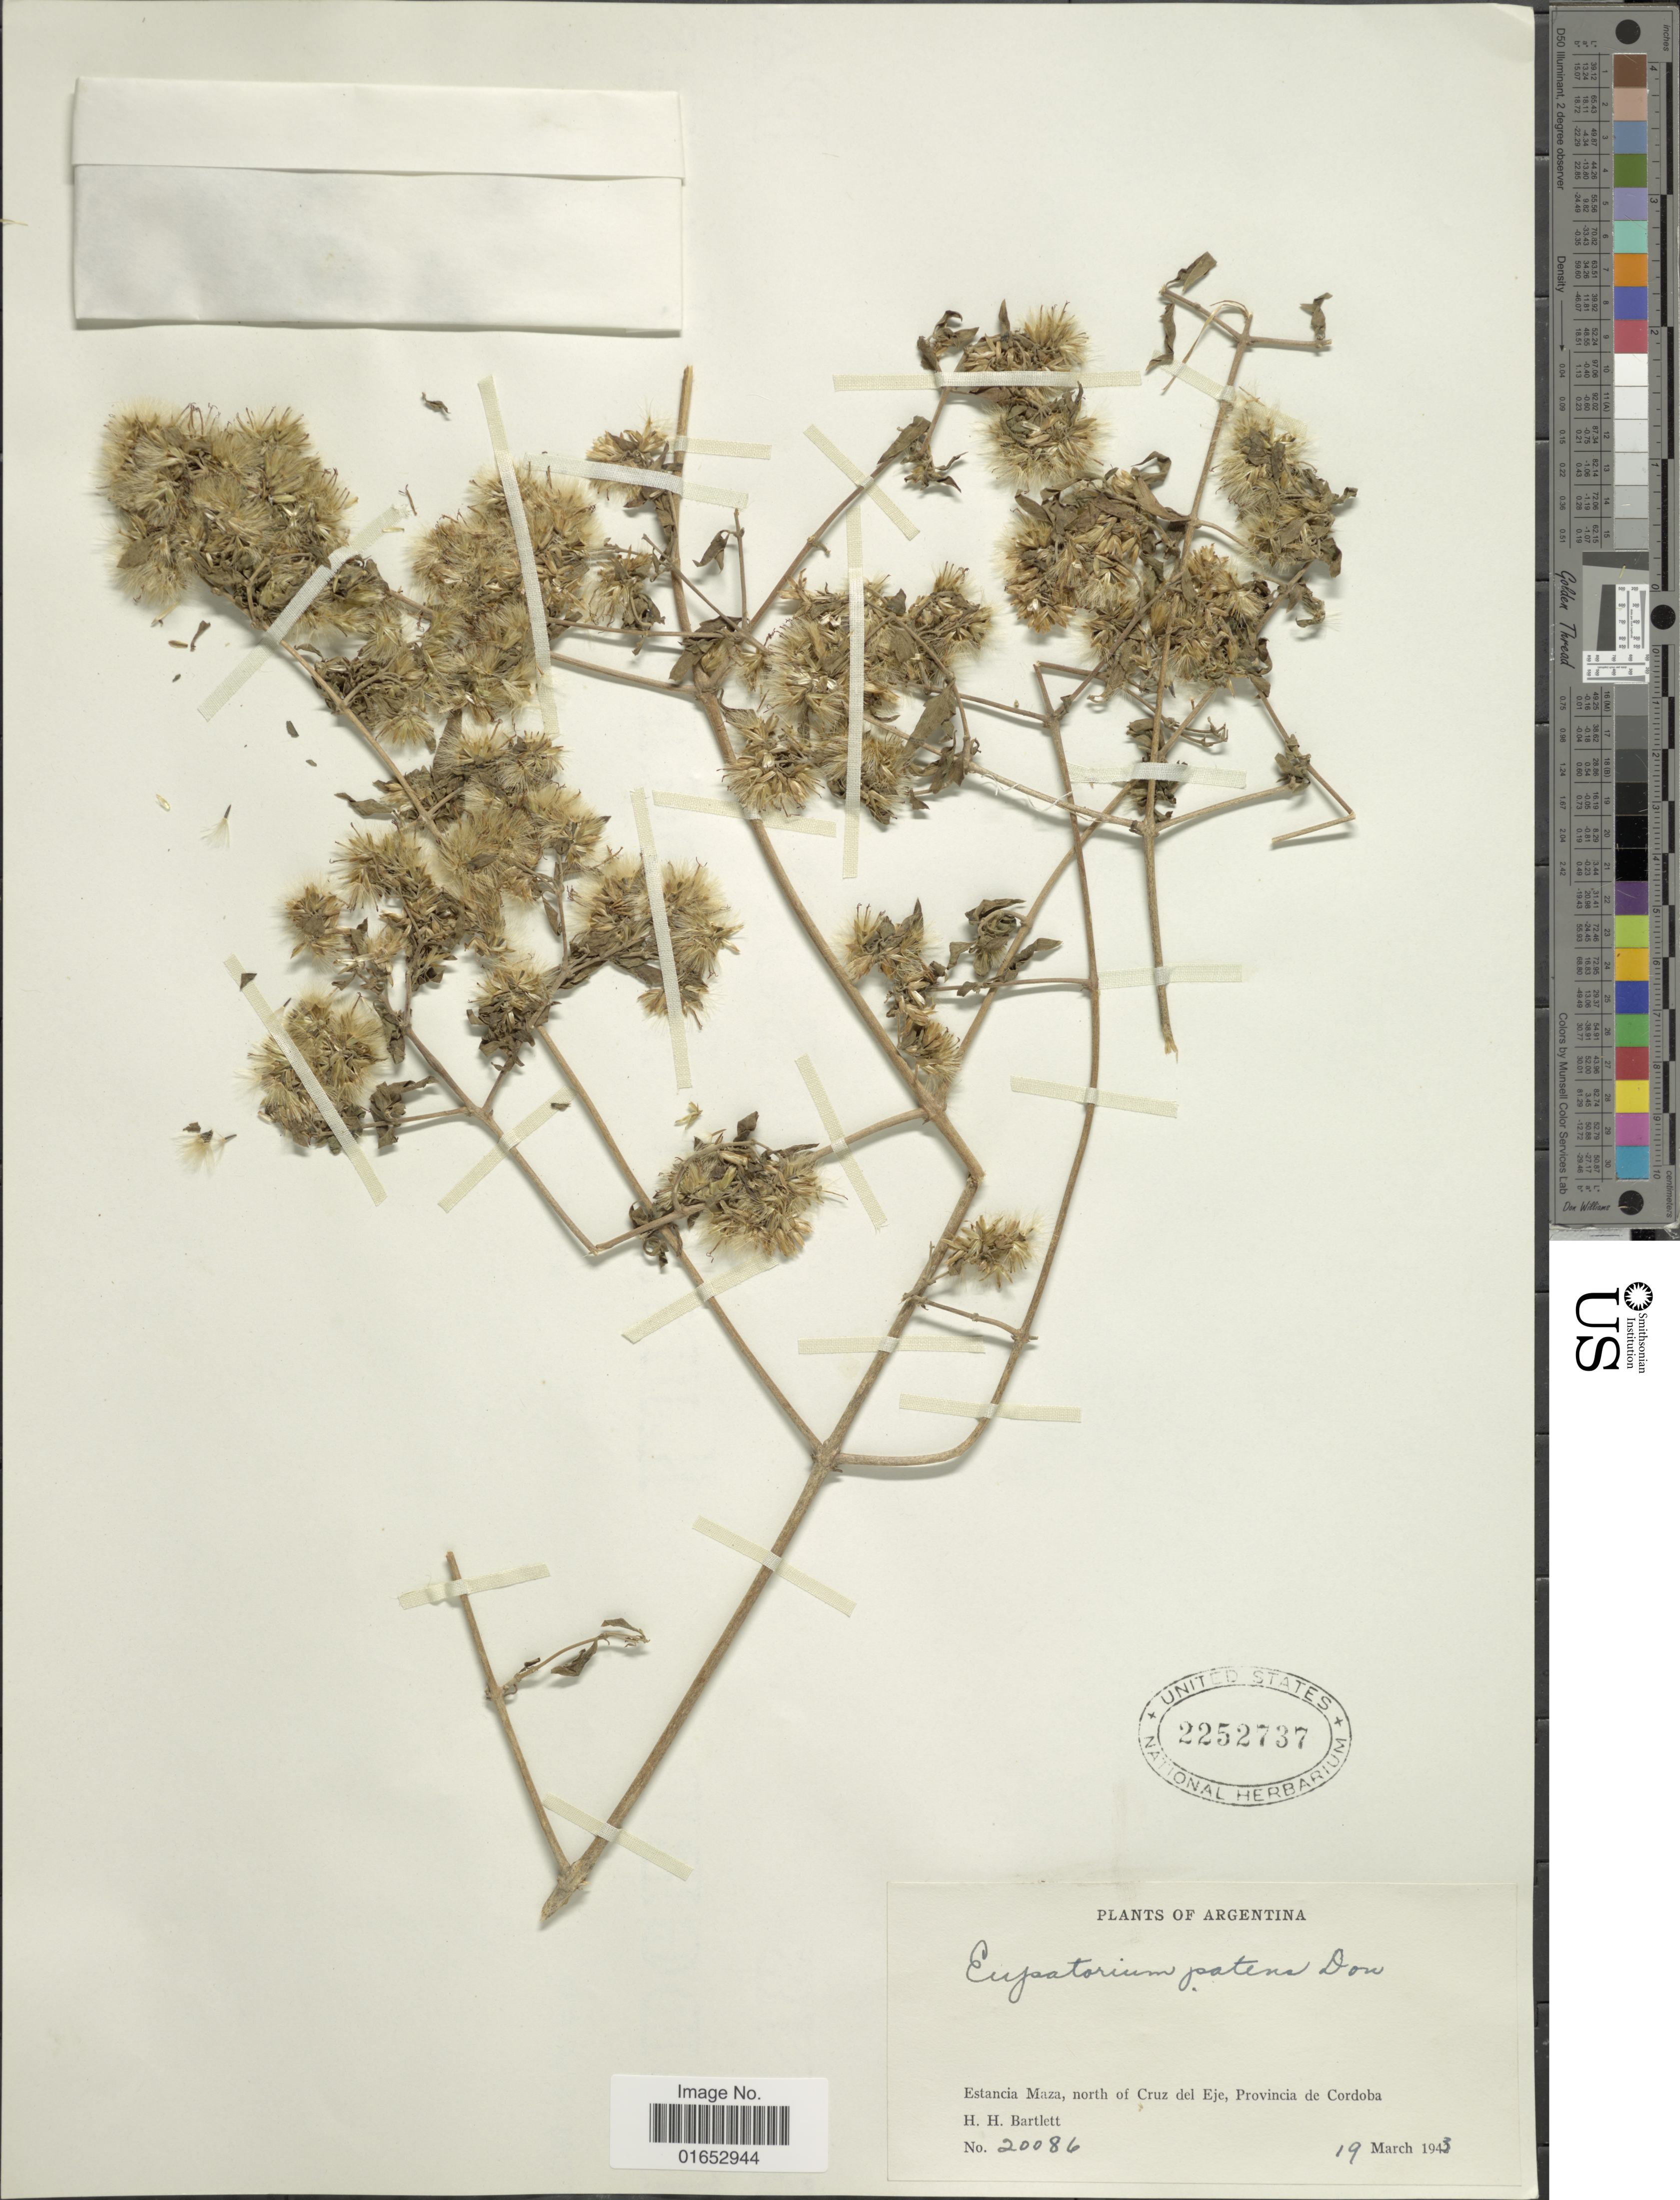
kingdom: Plantae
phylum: Tracheophyta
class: Magnoliopsida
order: Asterales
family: Asteraceae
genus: Austrobrickellia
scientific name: Austrobrickellia patens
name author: (D. Don ex Hook. & Arn.) R.M. King & H. Rob.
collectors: H. H. Bartlett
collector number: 20086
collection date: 1943-03-19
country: Argentina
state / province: Cordoba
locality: Estancia Maza, north of Cruz del Eje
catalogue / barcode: US 2252737